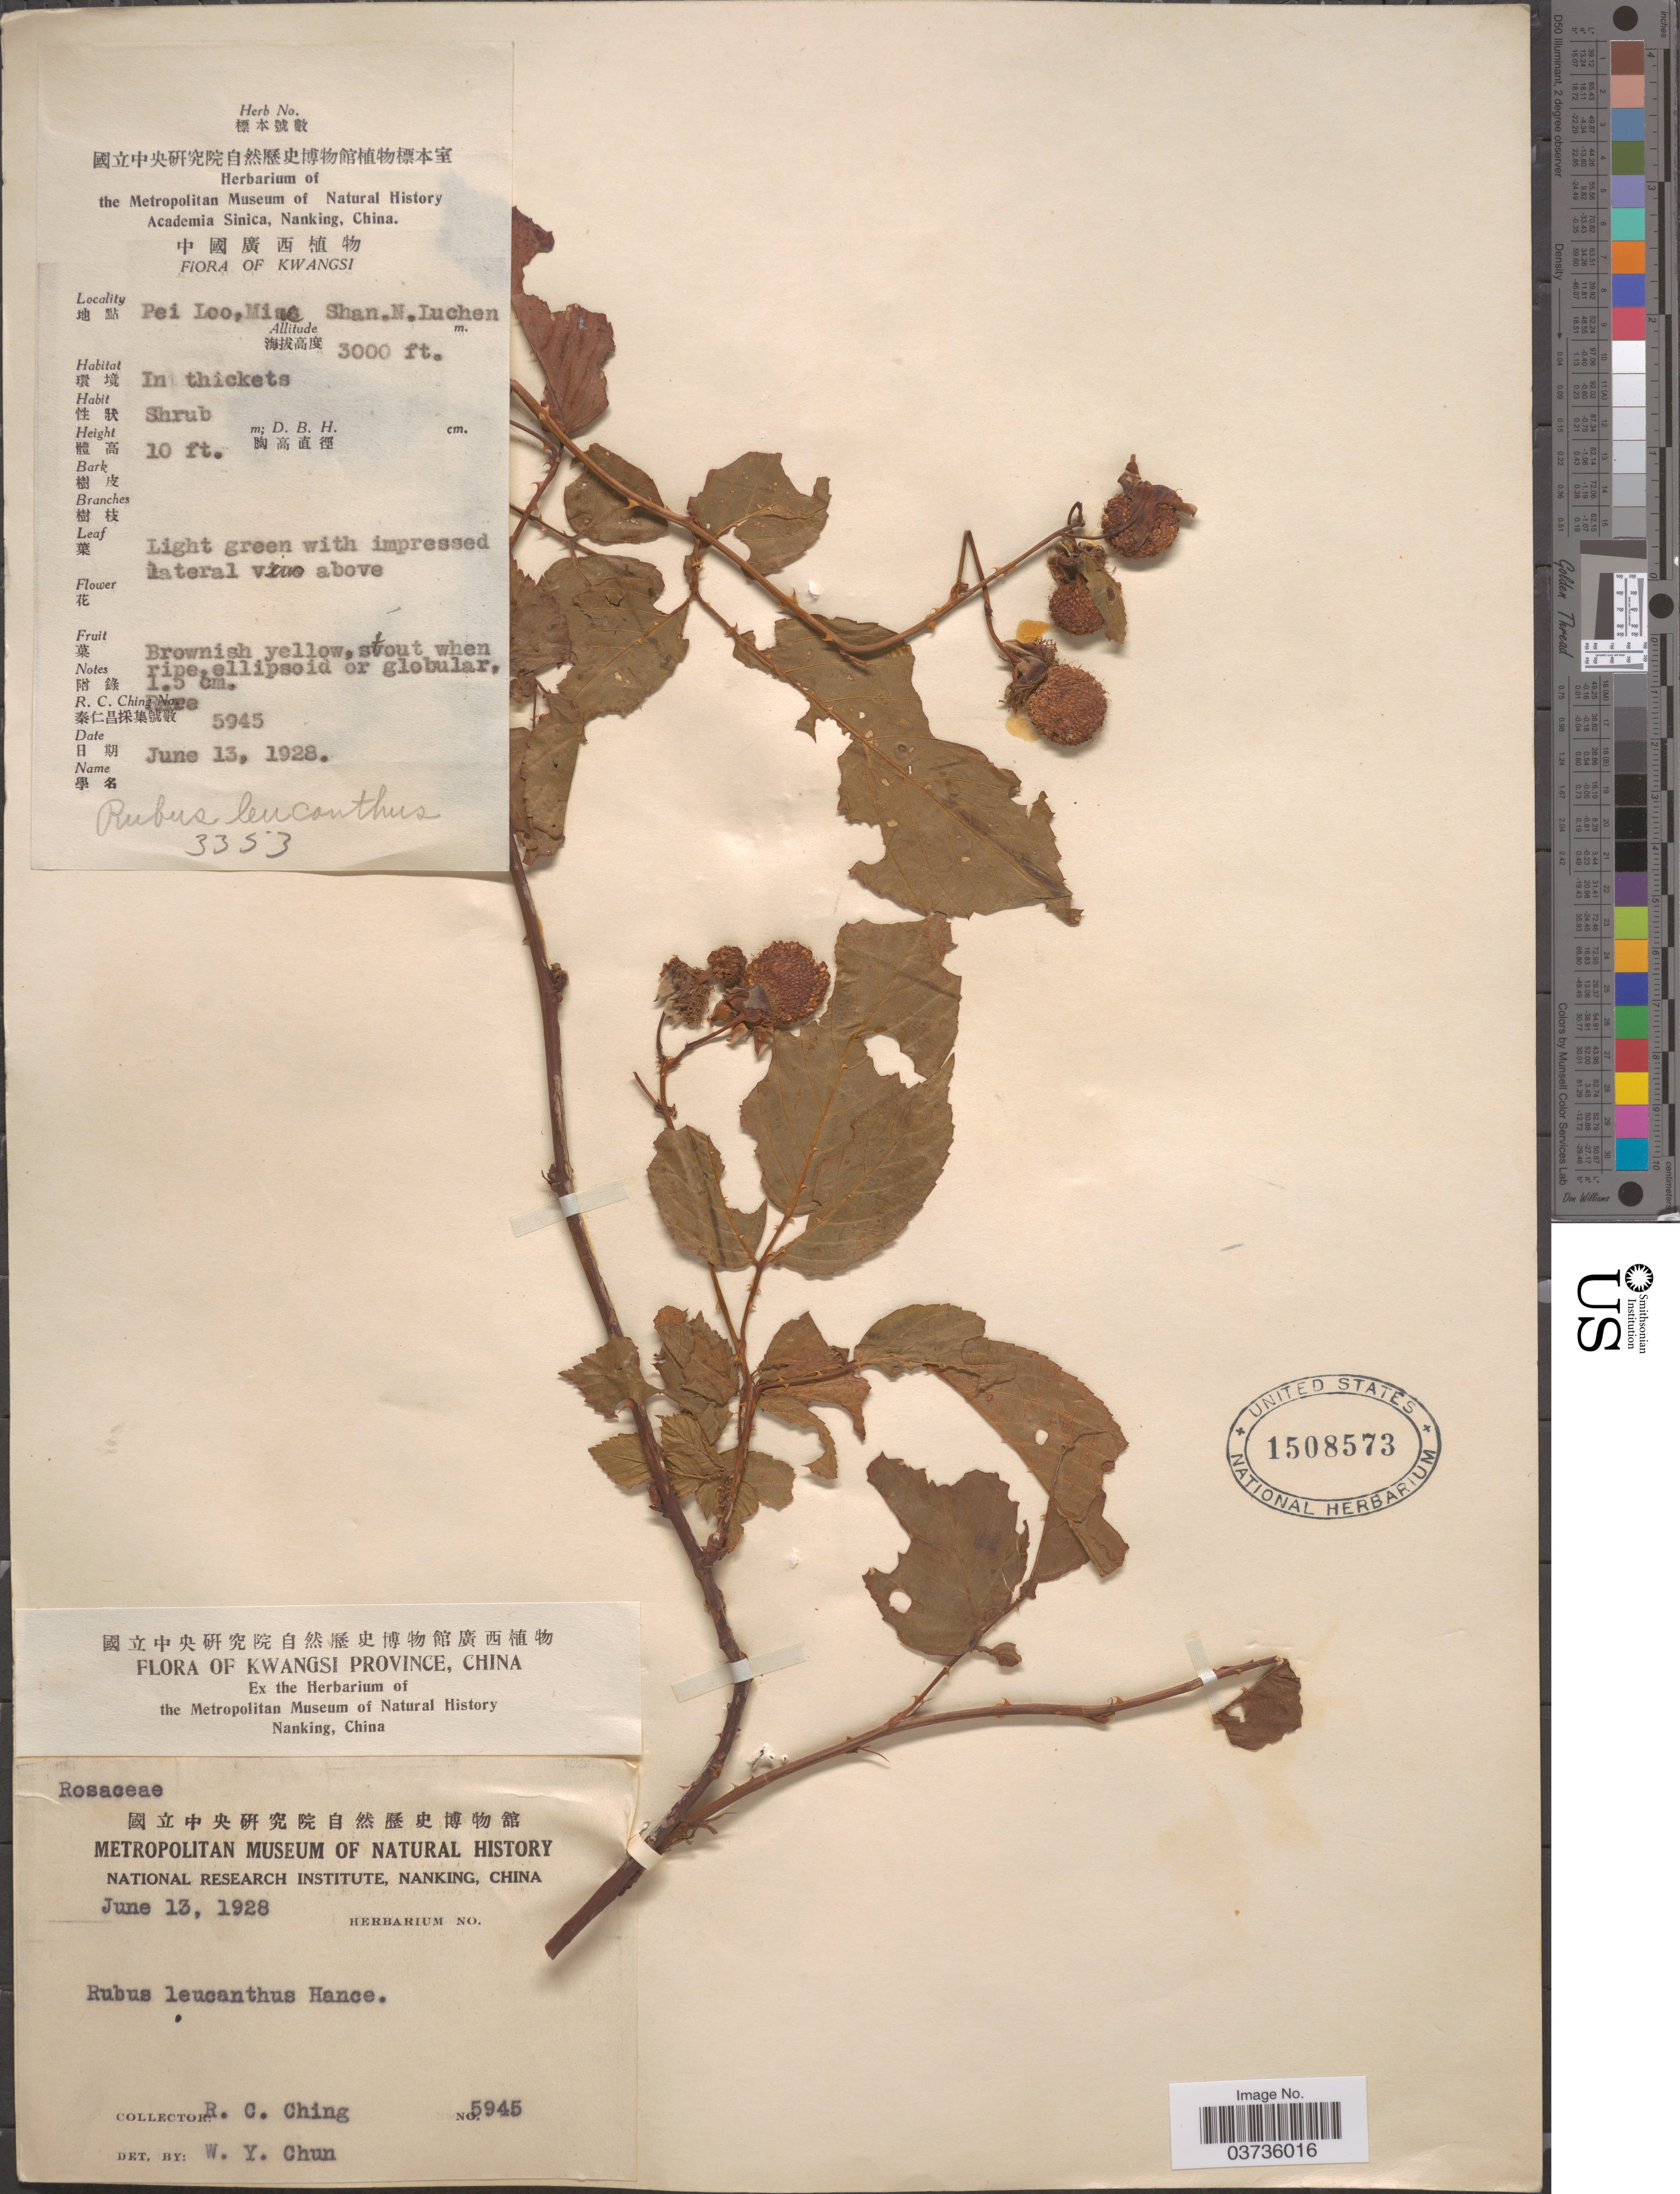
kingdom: Plantae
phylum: Tracheophyta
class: Magnoliopsida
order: Rosales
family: Rosaceae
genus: Rubus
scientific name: Rubus leucanthus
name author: Hance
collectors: R. C. Ching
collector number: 5945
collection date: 1928-06-13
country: China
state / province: Guangxi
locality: Pei Loo, Misa [interpreted] Shan.N.Luchen. Kwangsi Province.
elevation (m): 914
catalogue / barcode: US 1508573